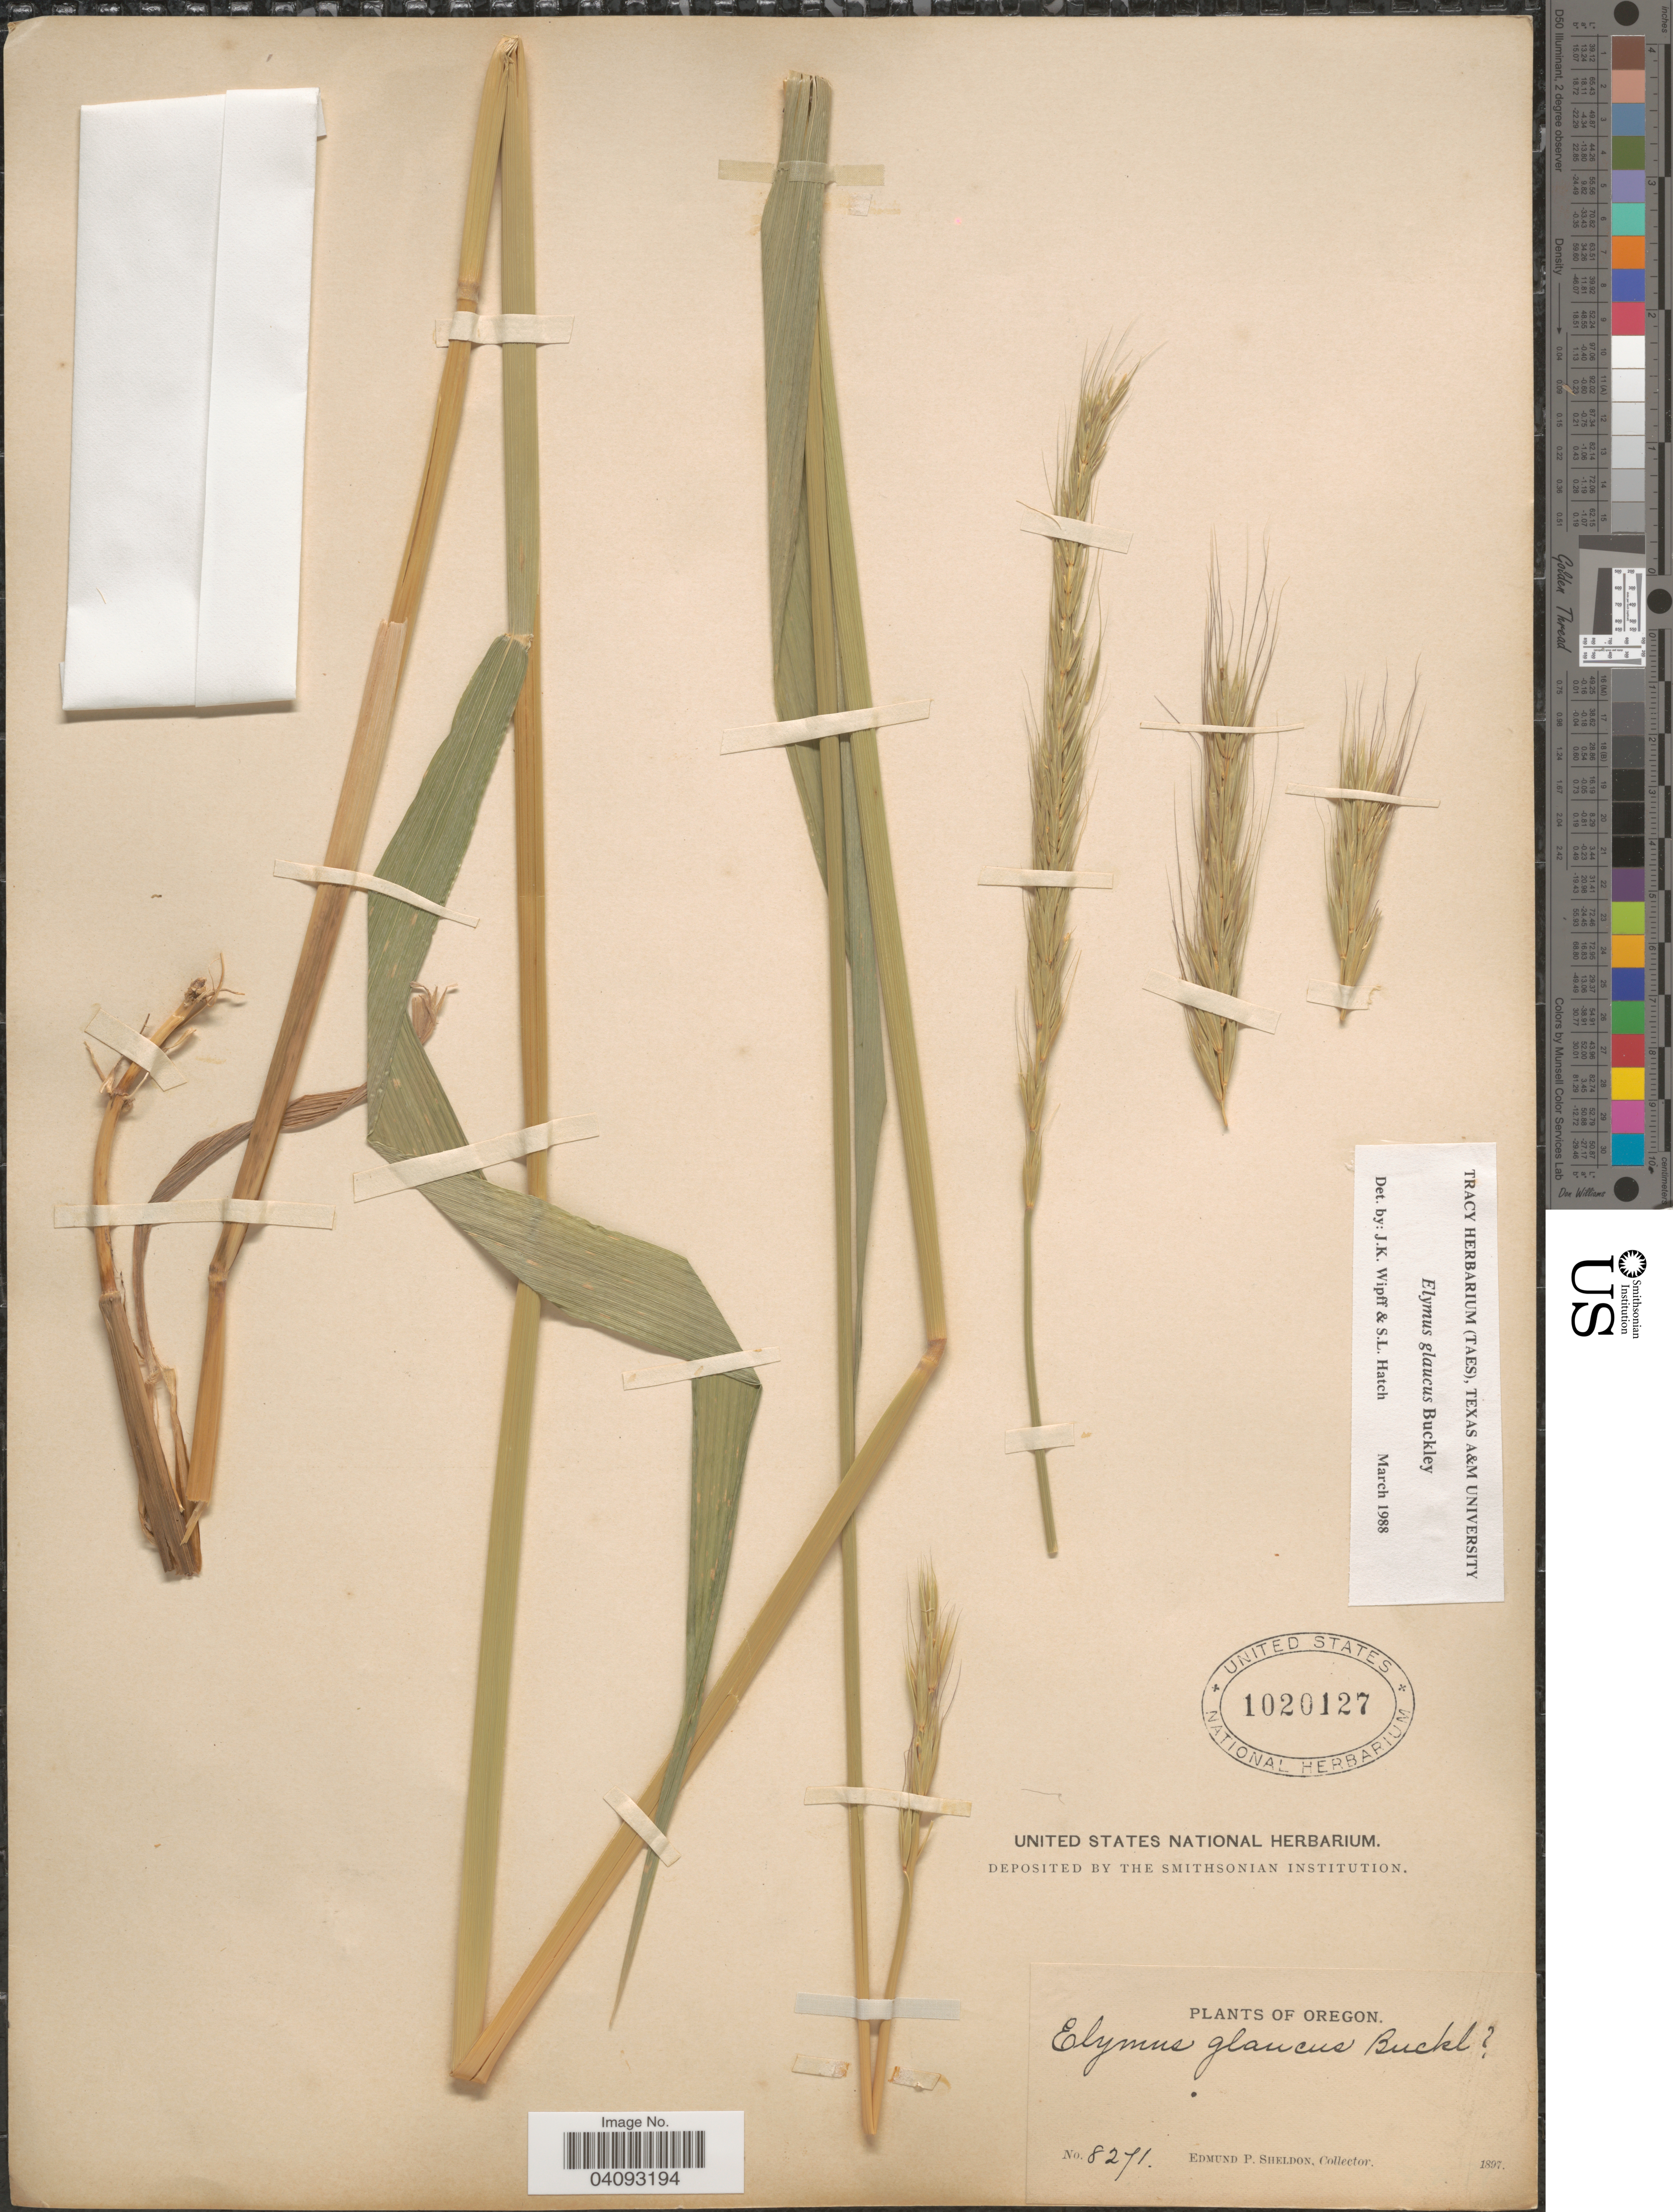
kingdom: Plantae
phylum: Tracheophyta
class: Liliopsida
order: Poales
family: Poaceae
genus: Elymus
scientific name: Elymus glaucus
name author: Buckley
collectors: E. P. Sheldon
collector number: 8271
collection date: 1897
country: United States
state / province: Oregon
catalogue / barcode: US 1020127